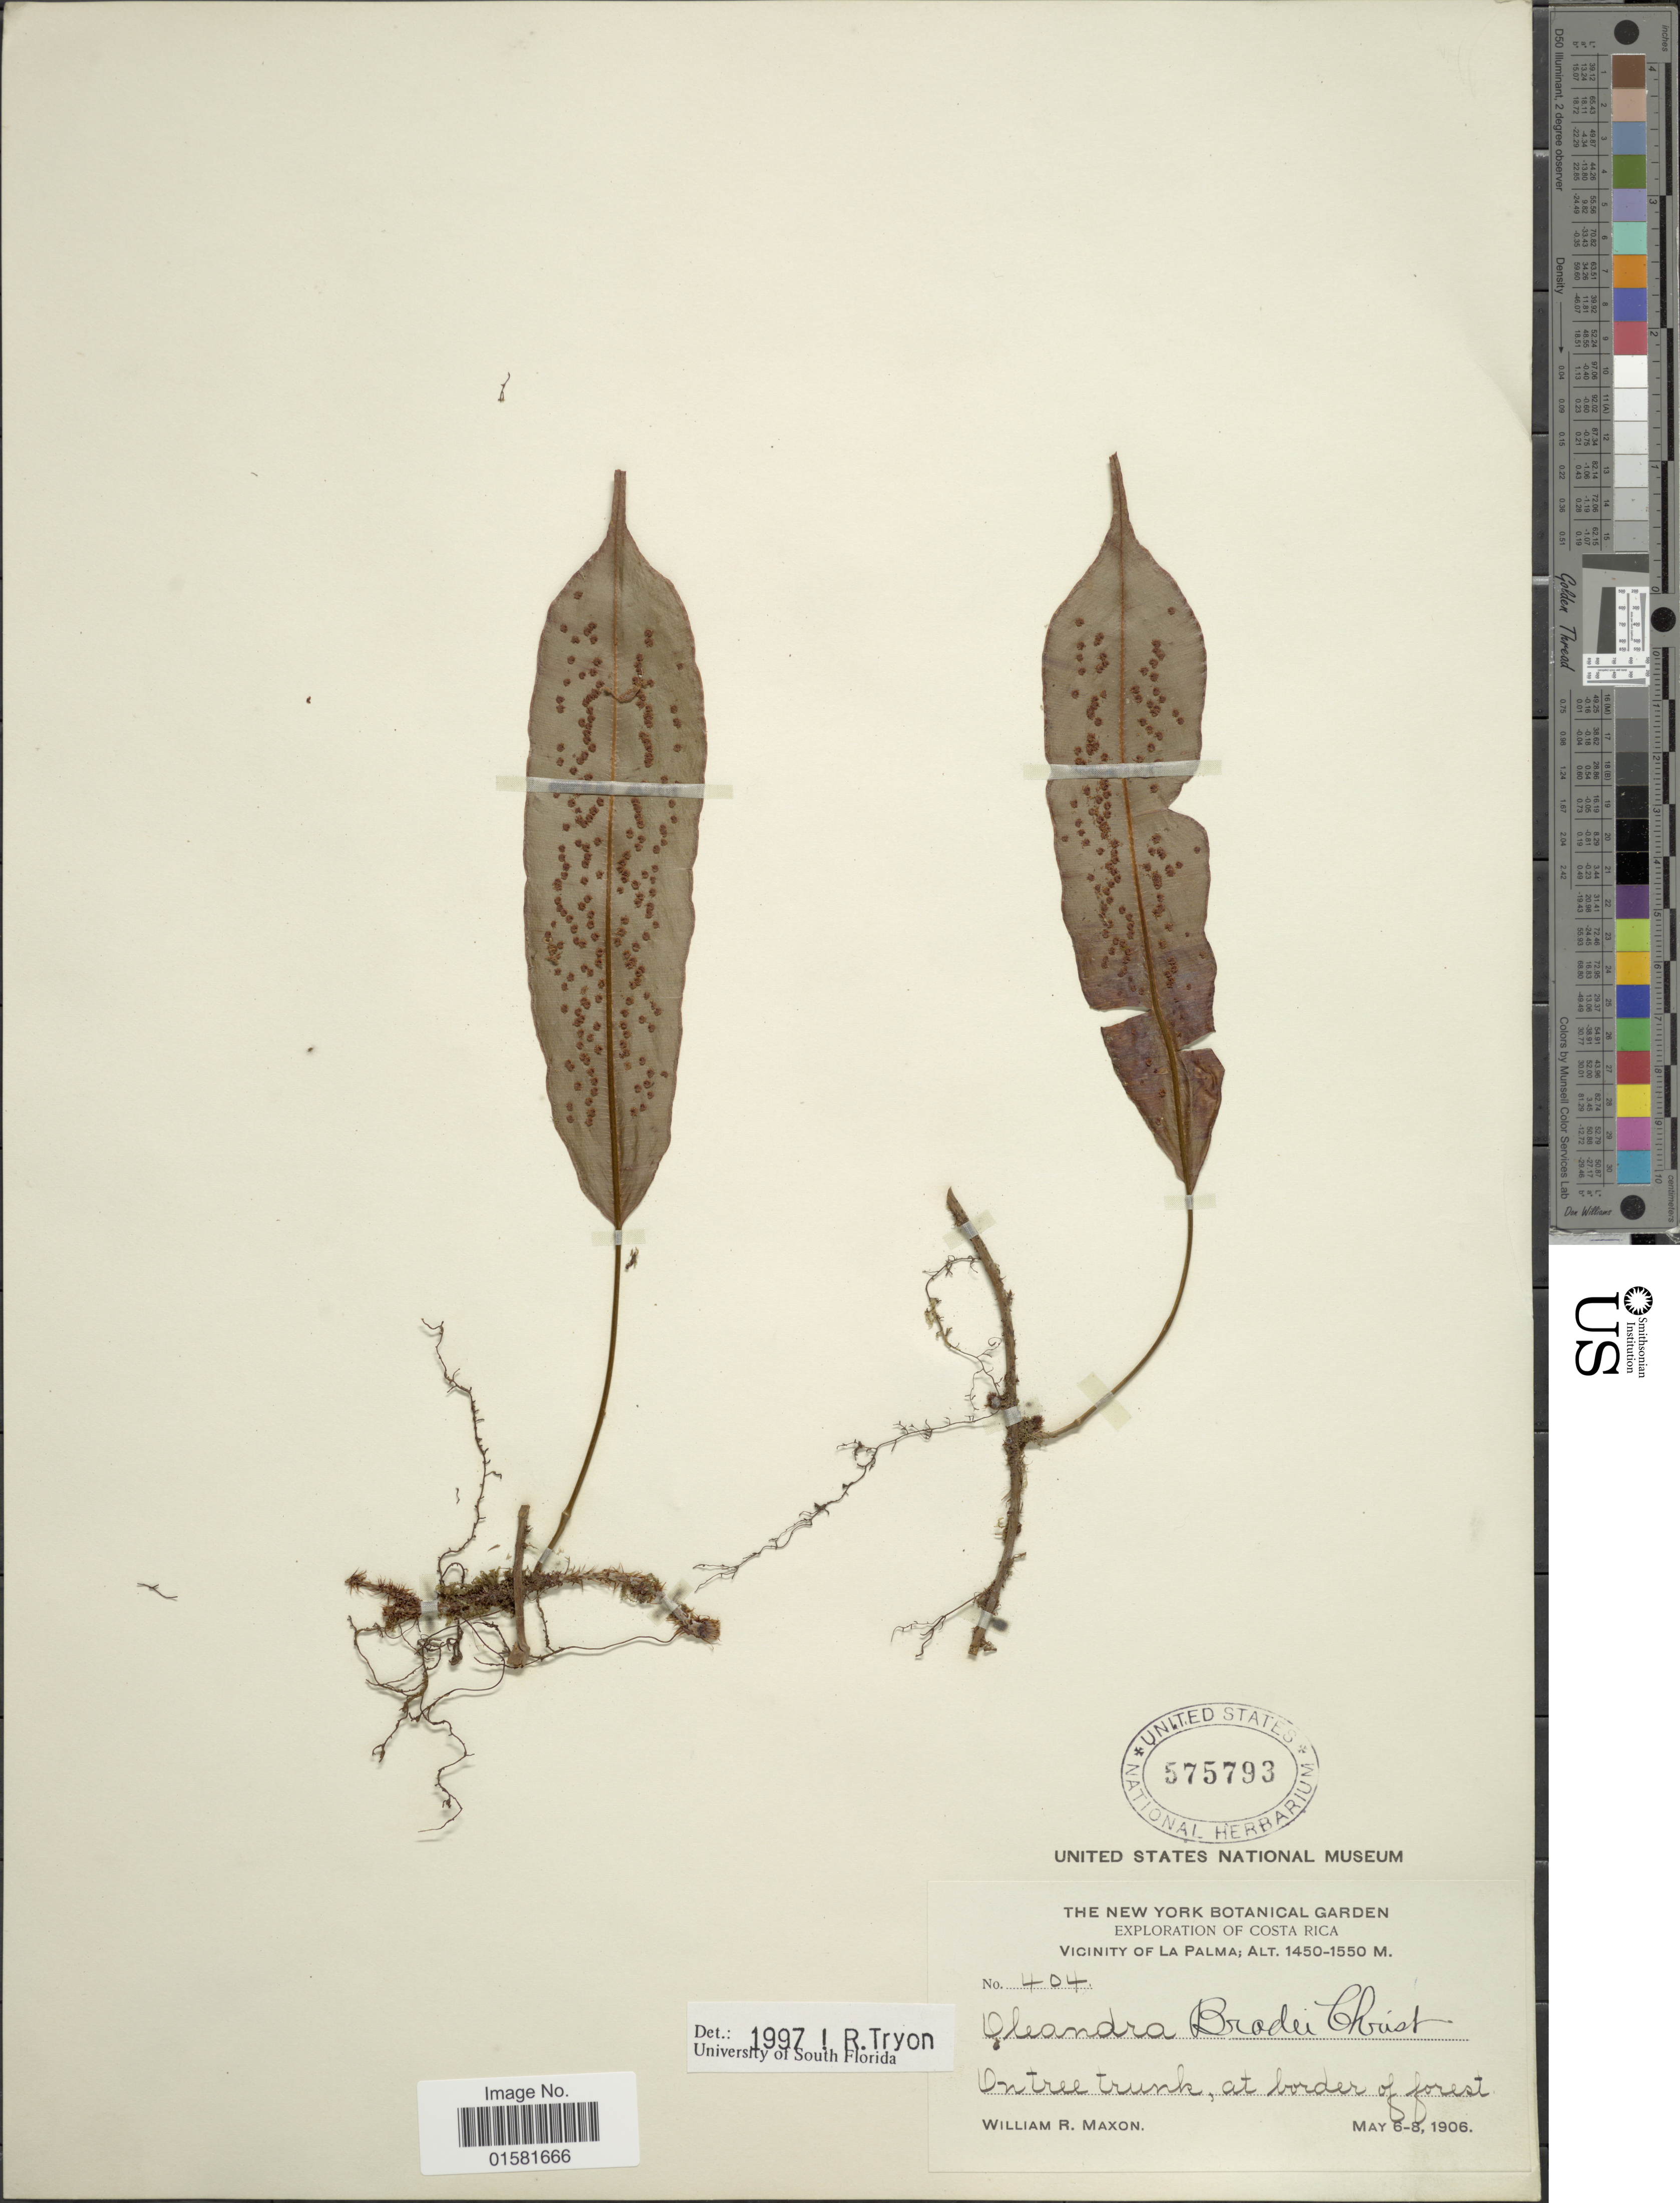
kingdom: Plantae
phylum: Tracheophyta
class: Polypodiopsida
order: Polypodiales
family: Oleandraceae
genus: Oleandra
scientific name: Oleandra bradei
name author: Christ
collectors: W. R. Maxon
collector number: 404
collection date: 1906-05-06/1906-05-08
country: Costa Rica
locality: Costa Rica, vicinity of La Palma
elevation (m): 1450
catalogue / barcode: US 575793